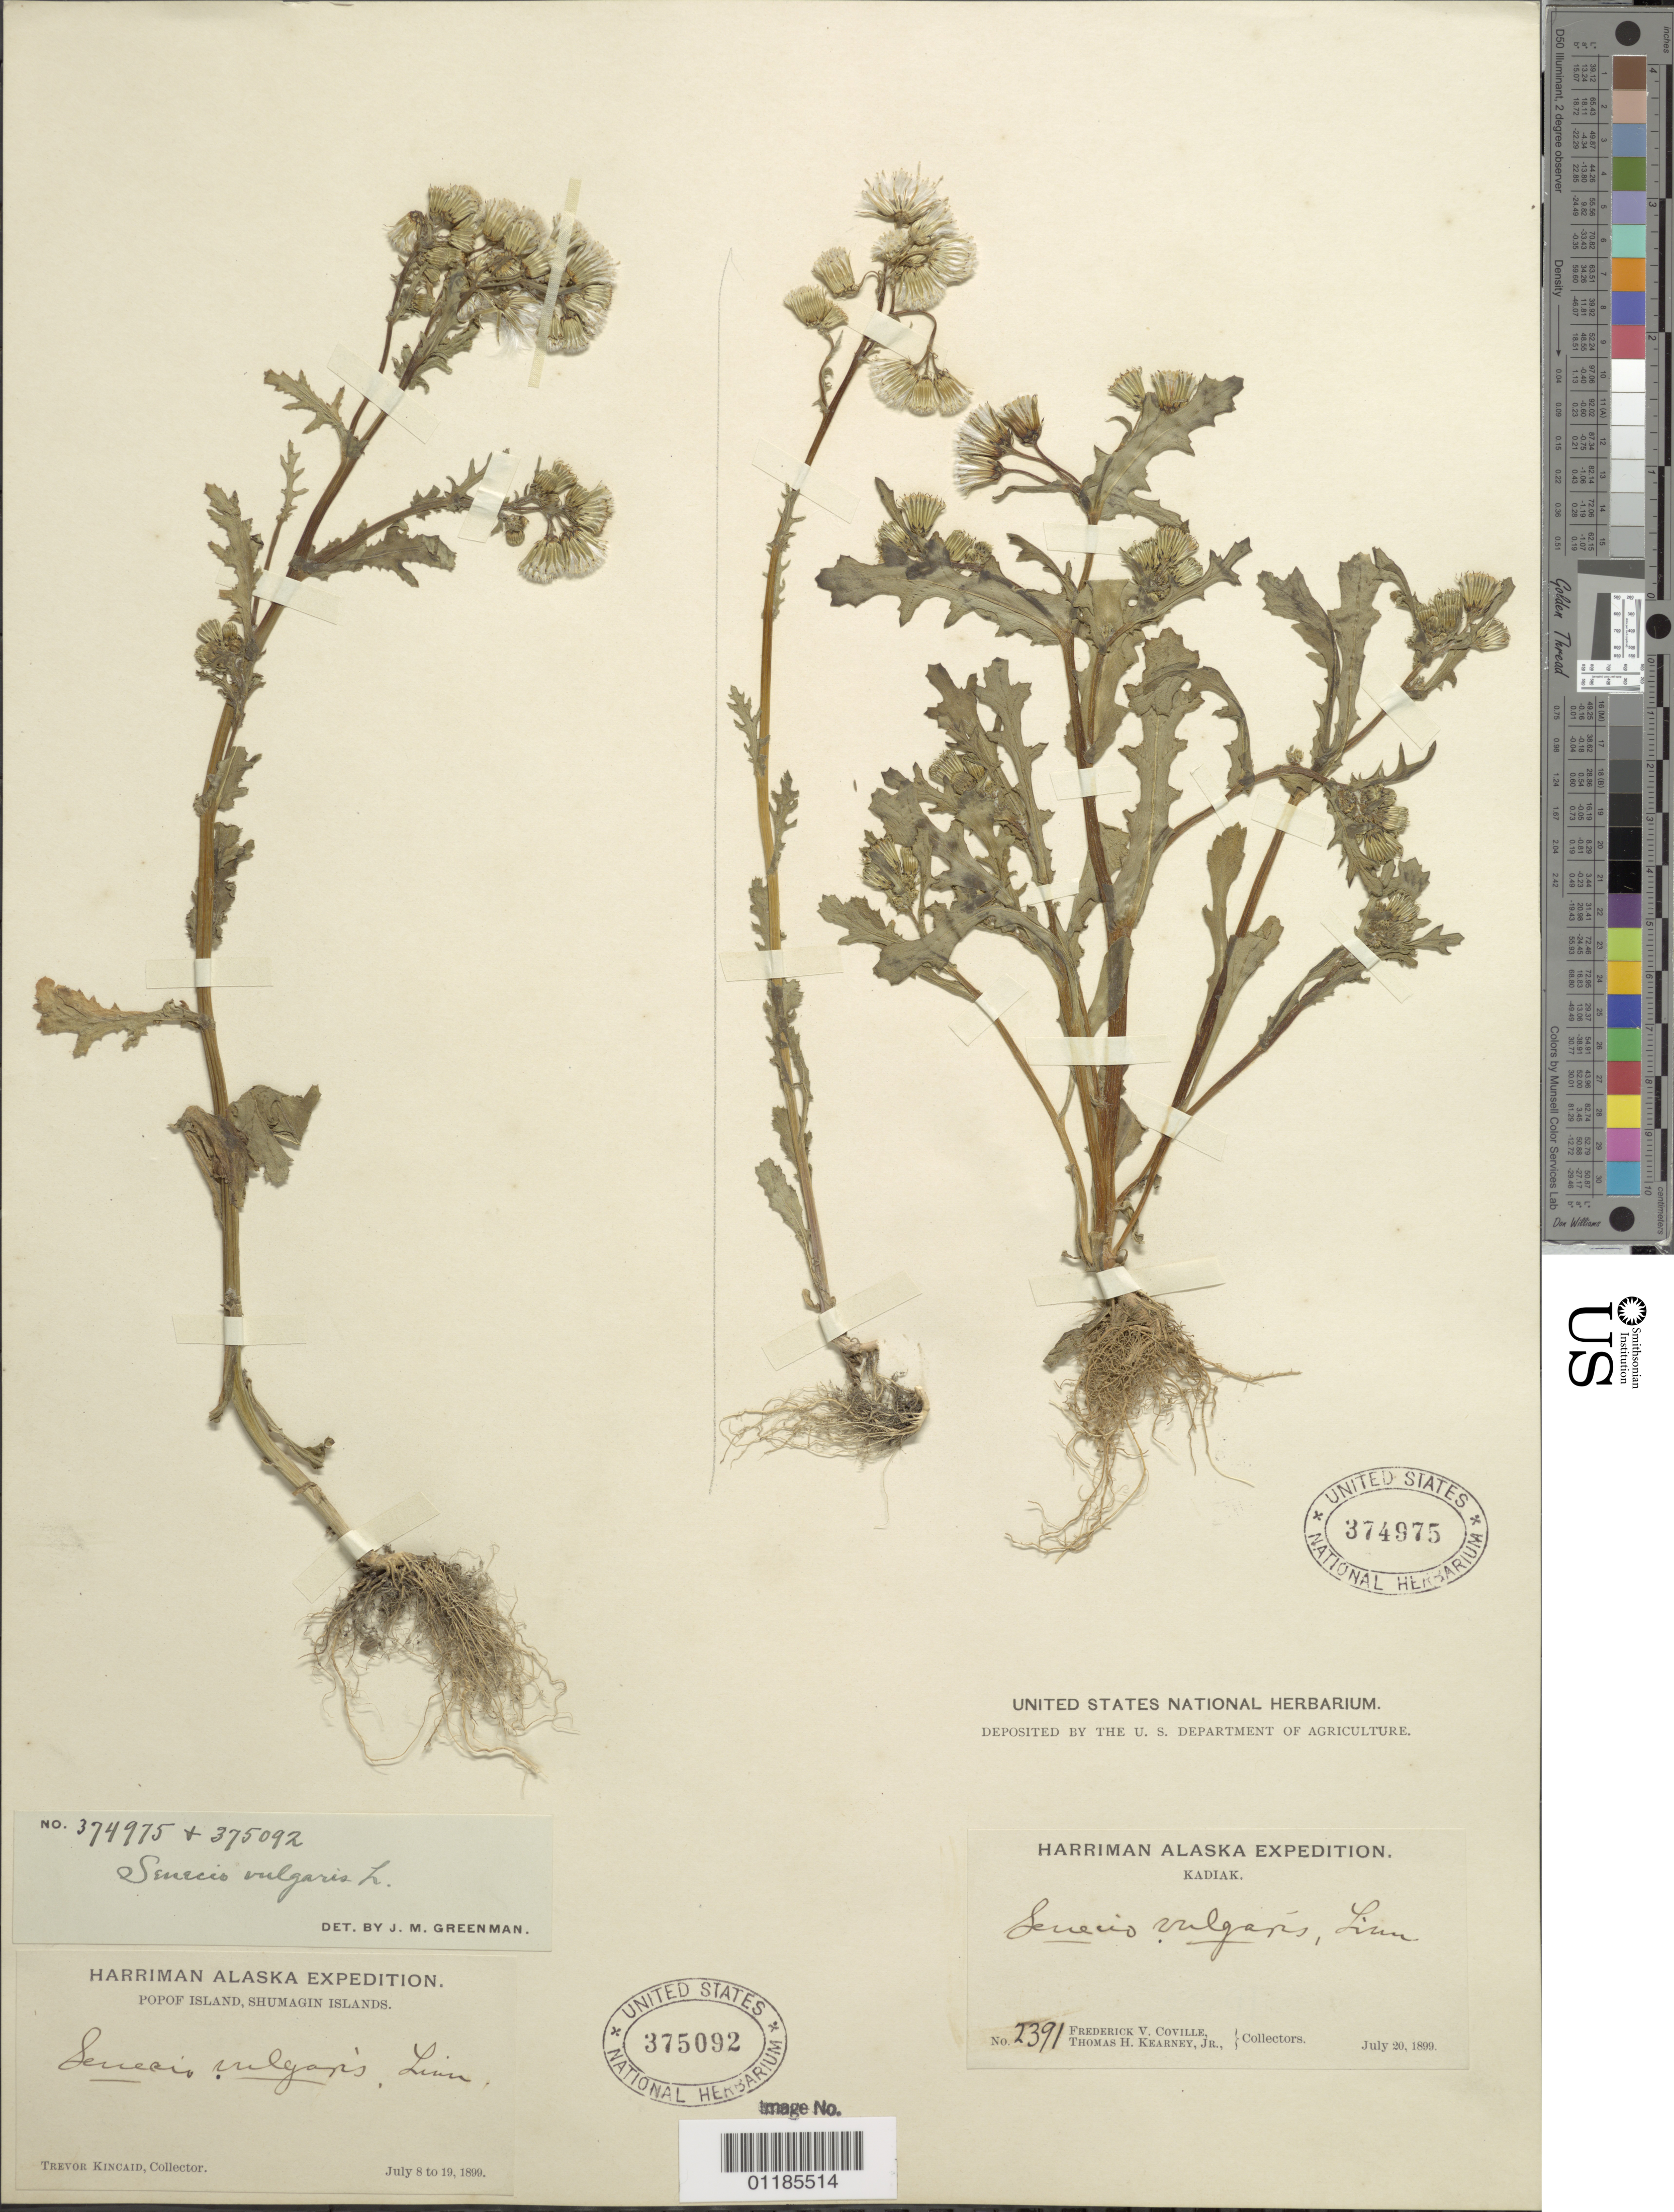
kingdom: Plantae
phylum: Tracheophyta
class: Magnoliopsida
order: Asterales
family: Asteraceae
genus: Senecio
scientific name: Senecio vulgaris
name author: L.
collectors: T. C. Kincaid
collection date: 1899-07-08/1899-07-19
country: United States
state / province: Alaska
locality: Popof Island. Shumagin Islands.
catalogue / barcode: US 375092